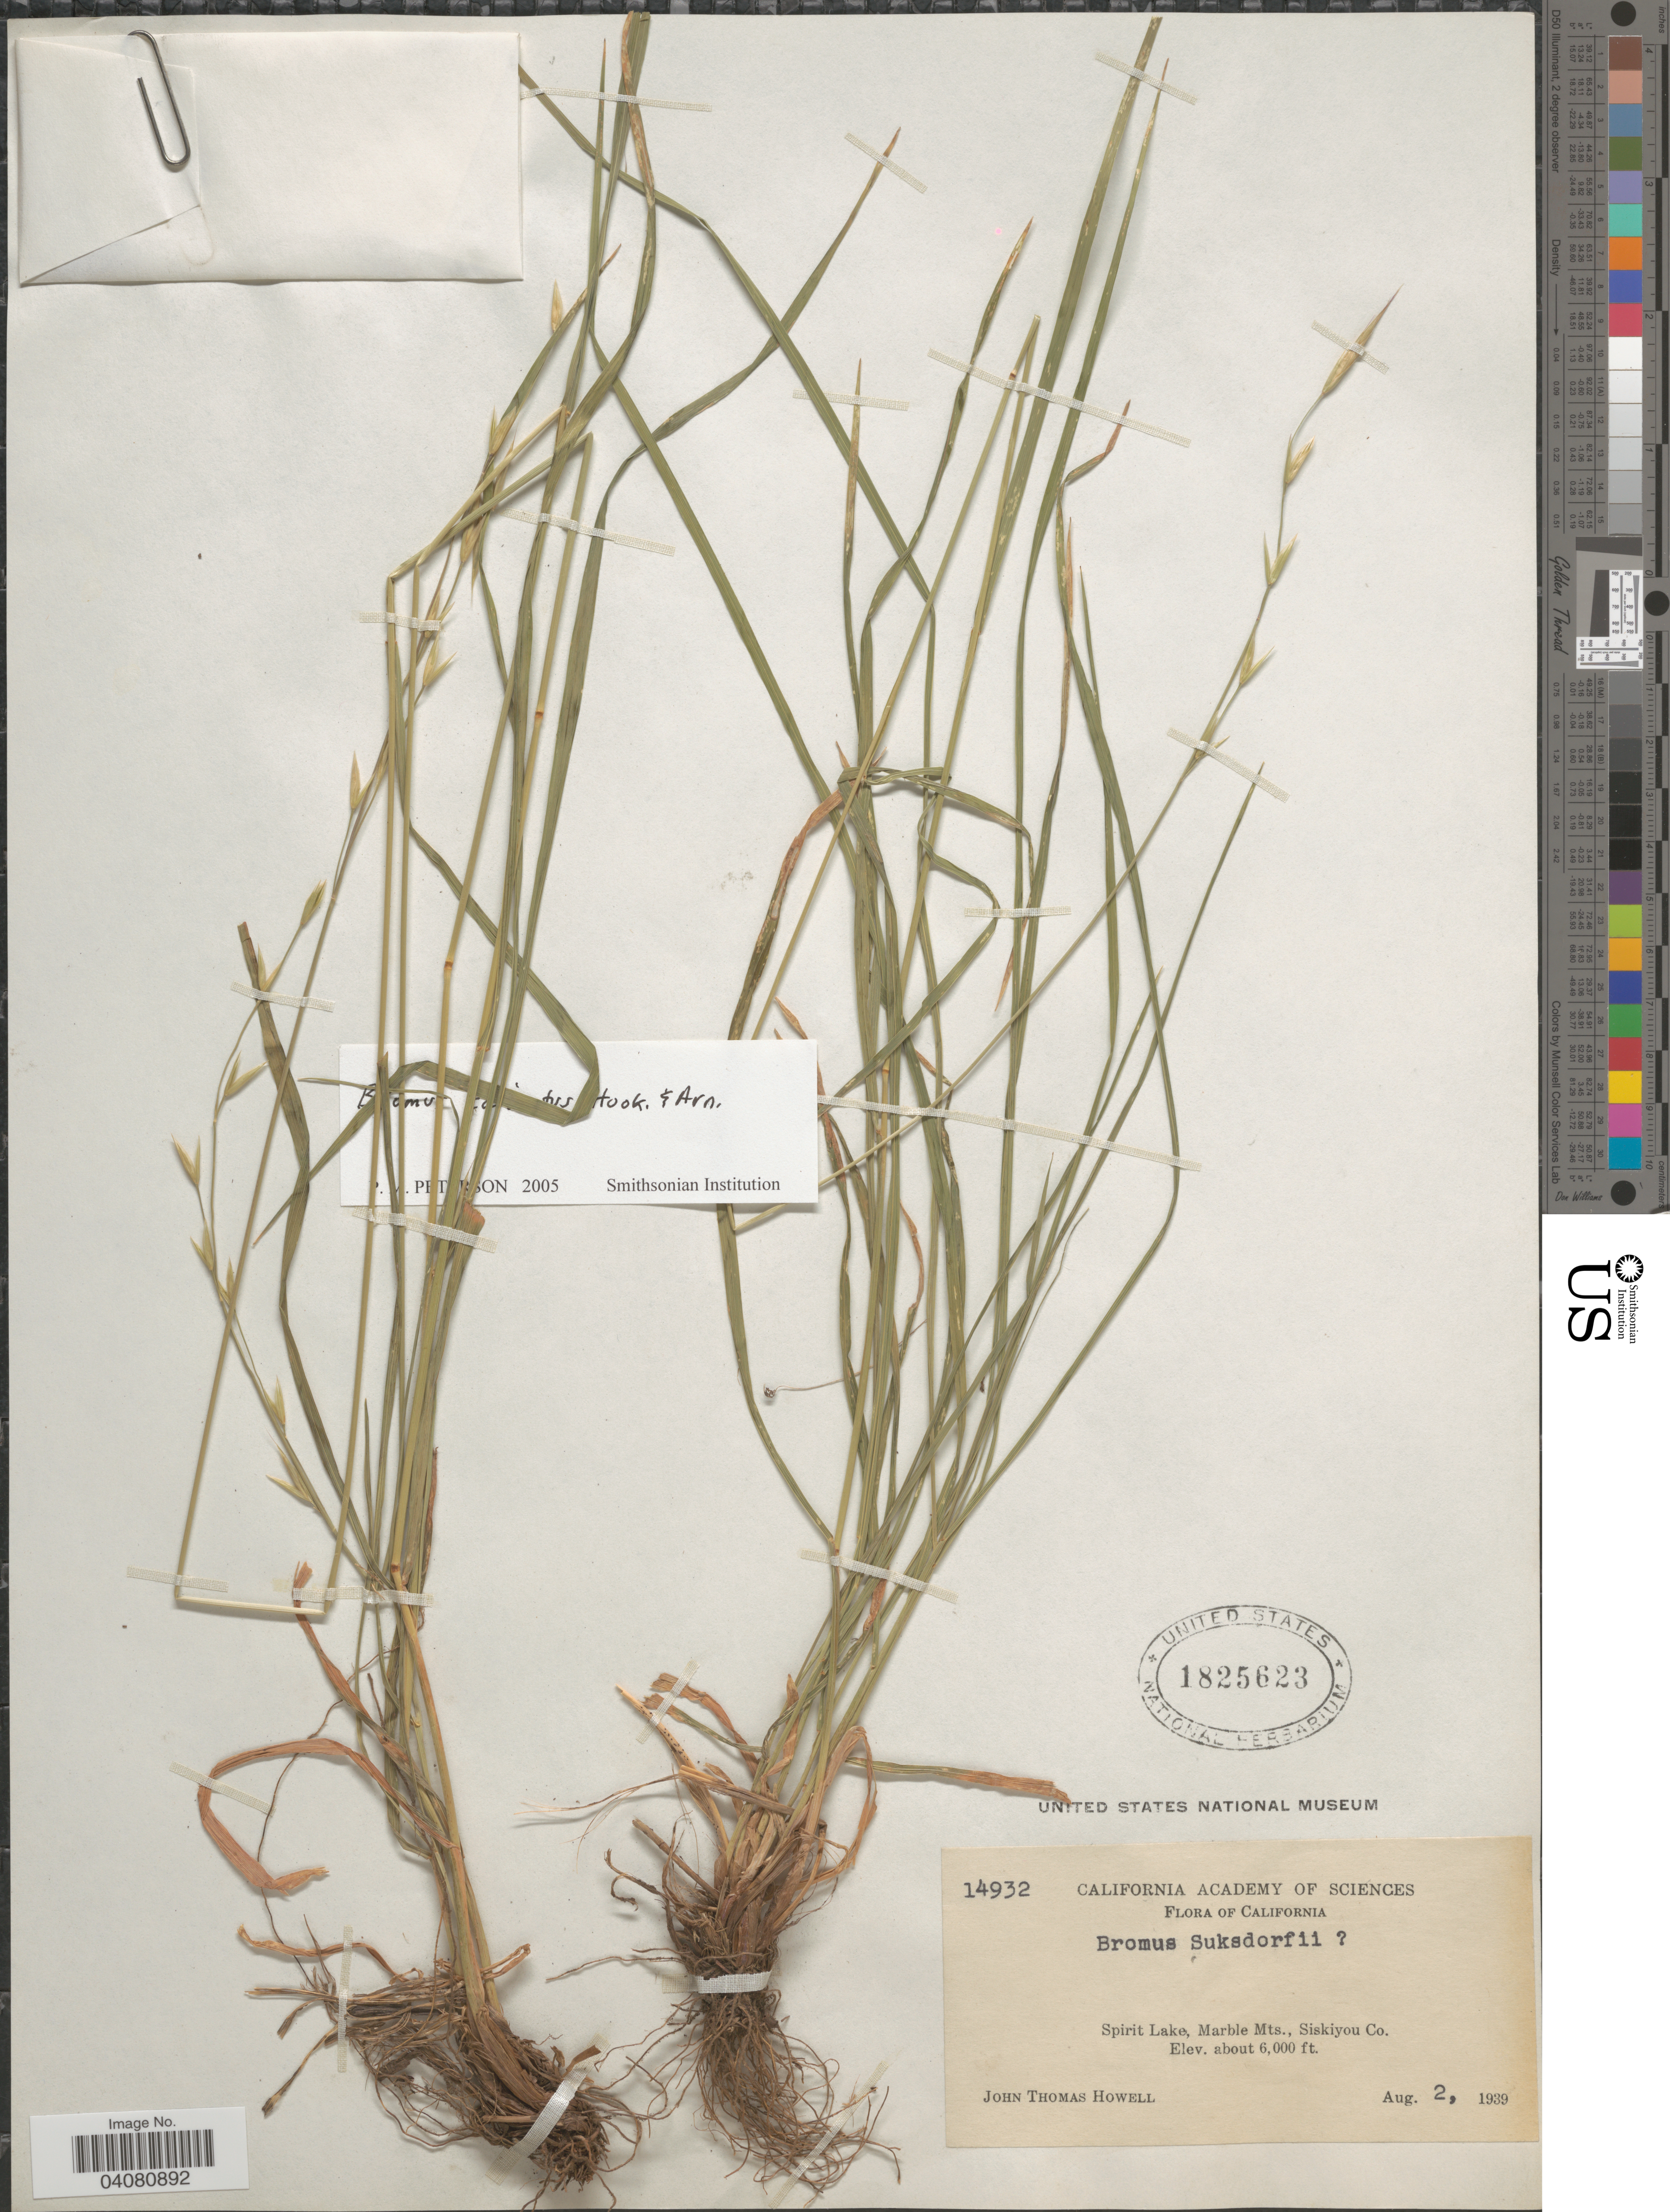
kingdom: Plantae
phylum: Tracheophyta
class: Liliopsida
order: Poales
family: Poaceae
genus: Bromus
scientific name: Bromus carinatus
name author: Hook. & Arn.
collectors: J. T. Howell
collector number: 14932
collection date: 1939-08-02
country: United States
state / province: California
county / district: Siskiyou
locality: Spirit Lake, Marble Mts., Siskiyou Co.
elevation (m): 1829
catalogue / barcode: US 1825623